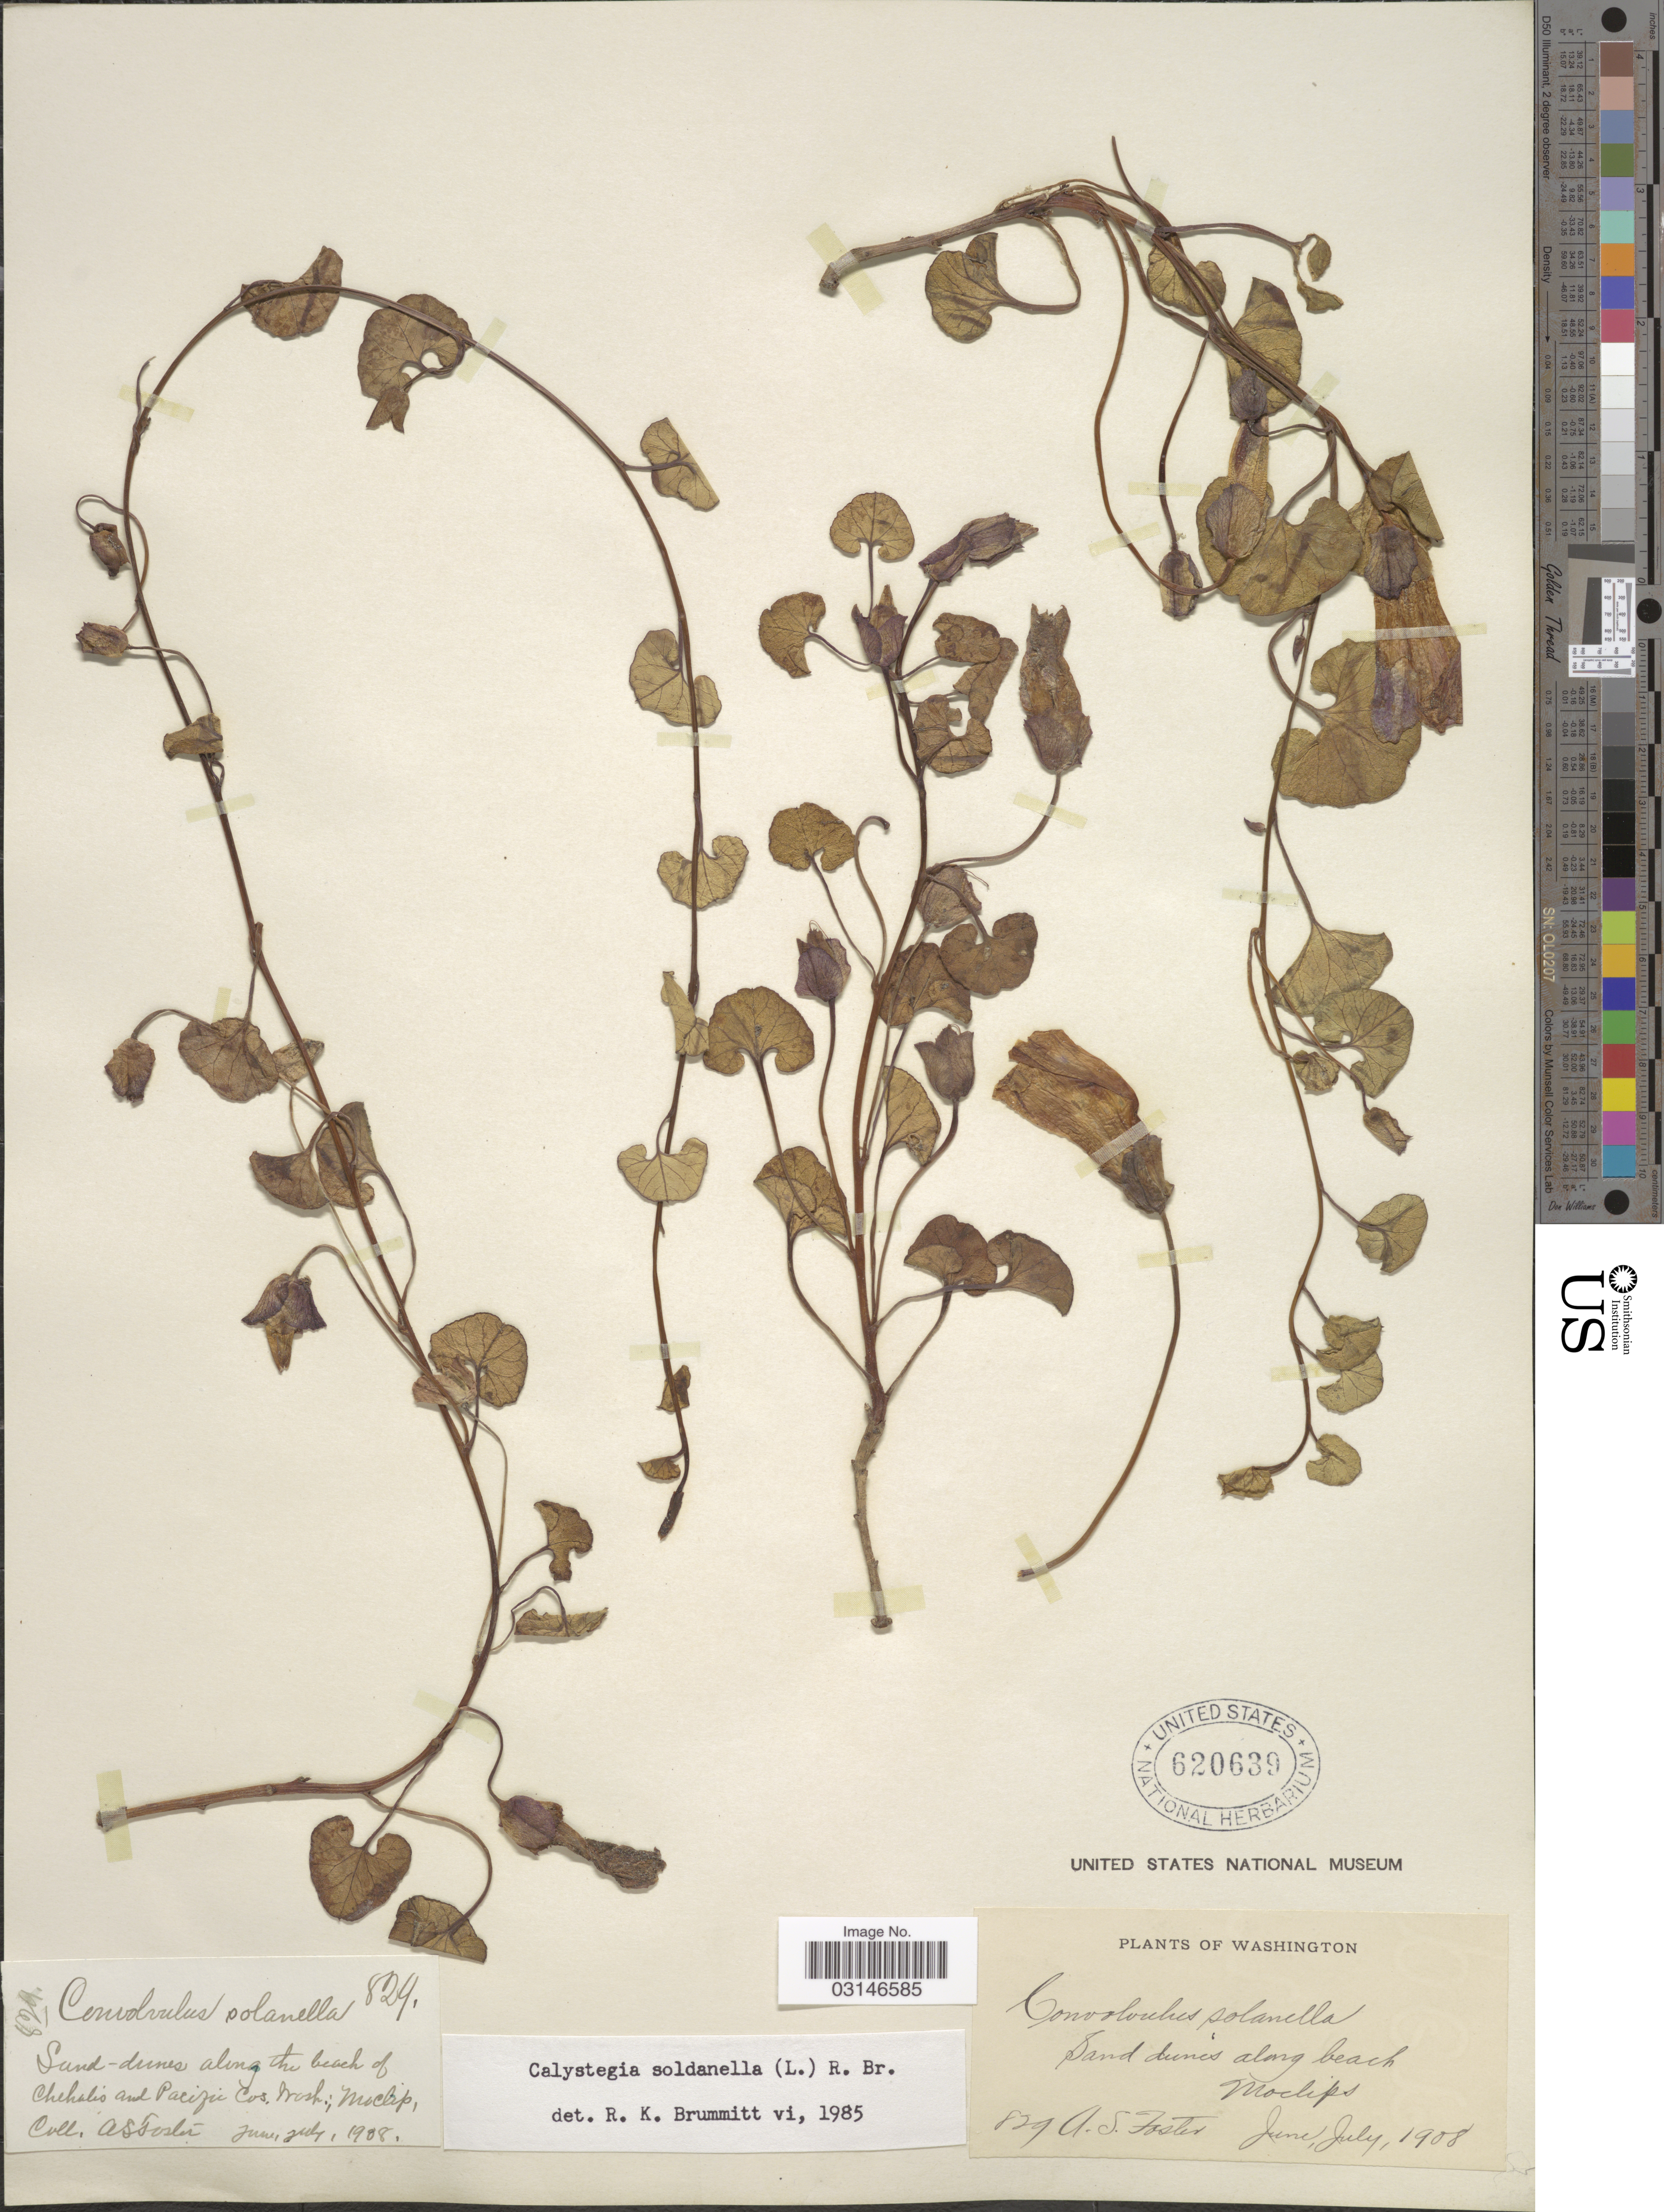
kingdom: Plantae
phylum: Tracheophyta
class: Magnoliopsida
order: Solanales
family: Convolvulaceae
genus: Calystegia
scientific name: Calystegia soldanella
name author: (L.) R. Br.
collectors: A. S. Foster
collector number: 829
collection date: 1908-06/1908-07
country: United States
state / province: Washington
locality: Sand-dunes along the beach of Chehalis and Pacific Cos.; Moclips.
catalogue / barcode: US 620639